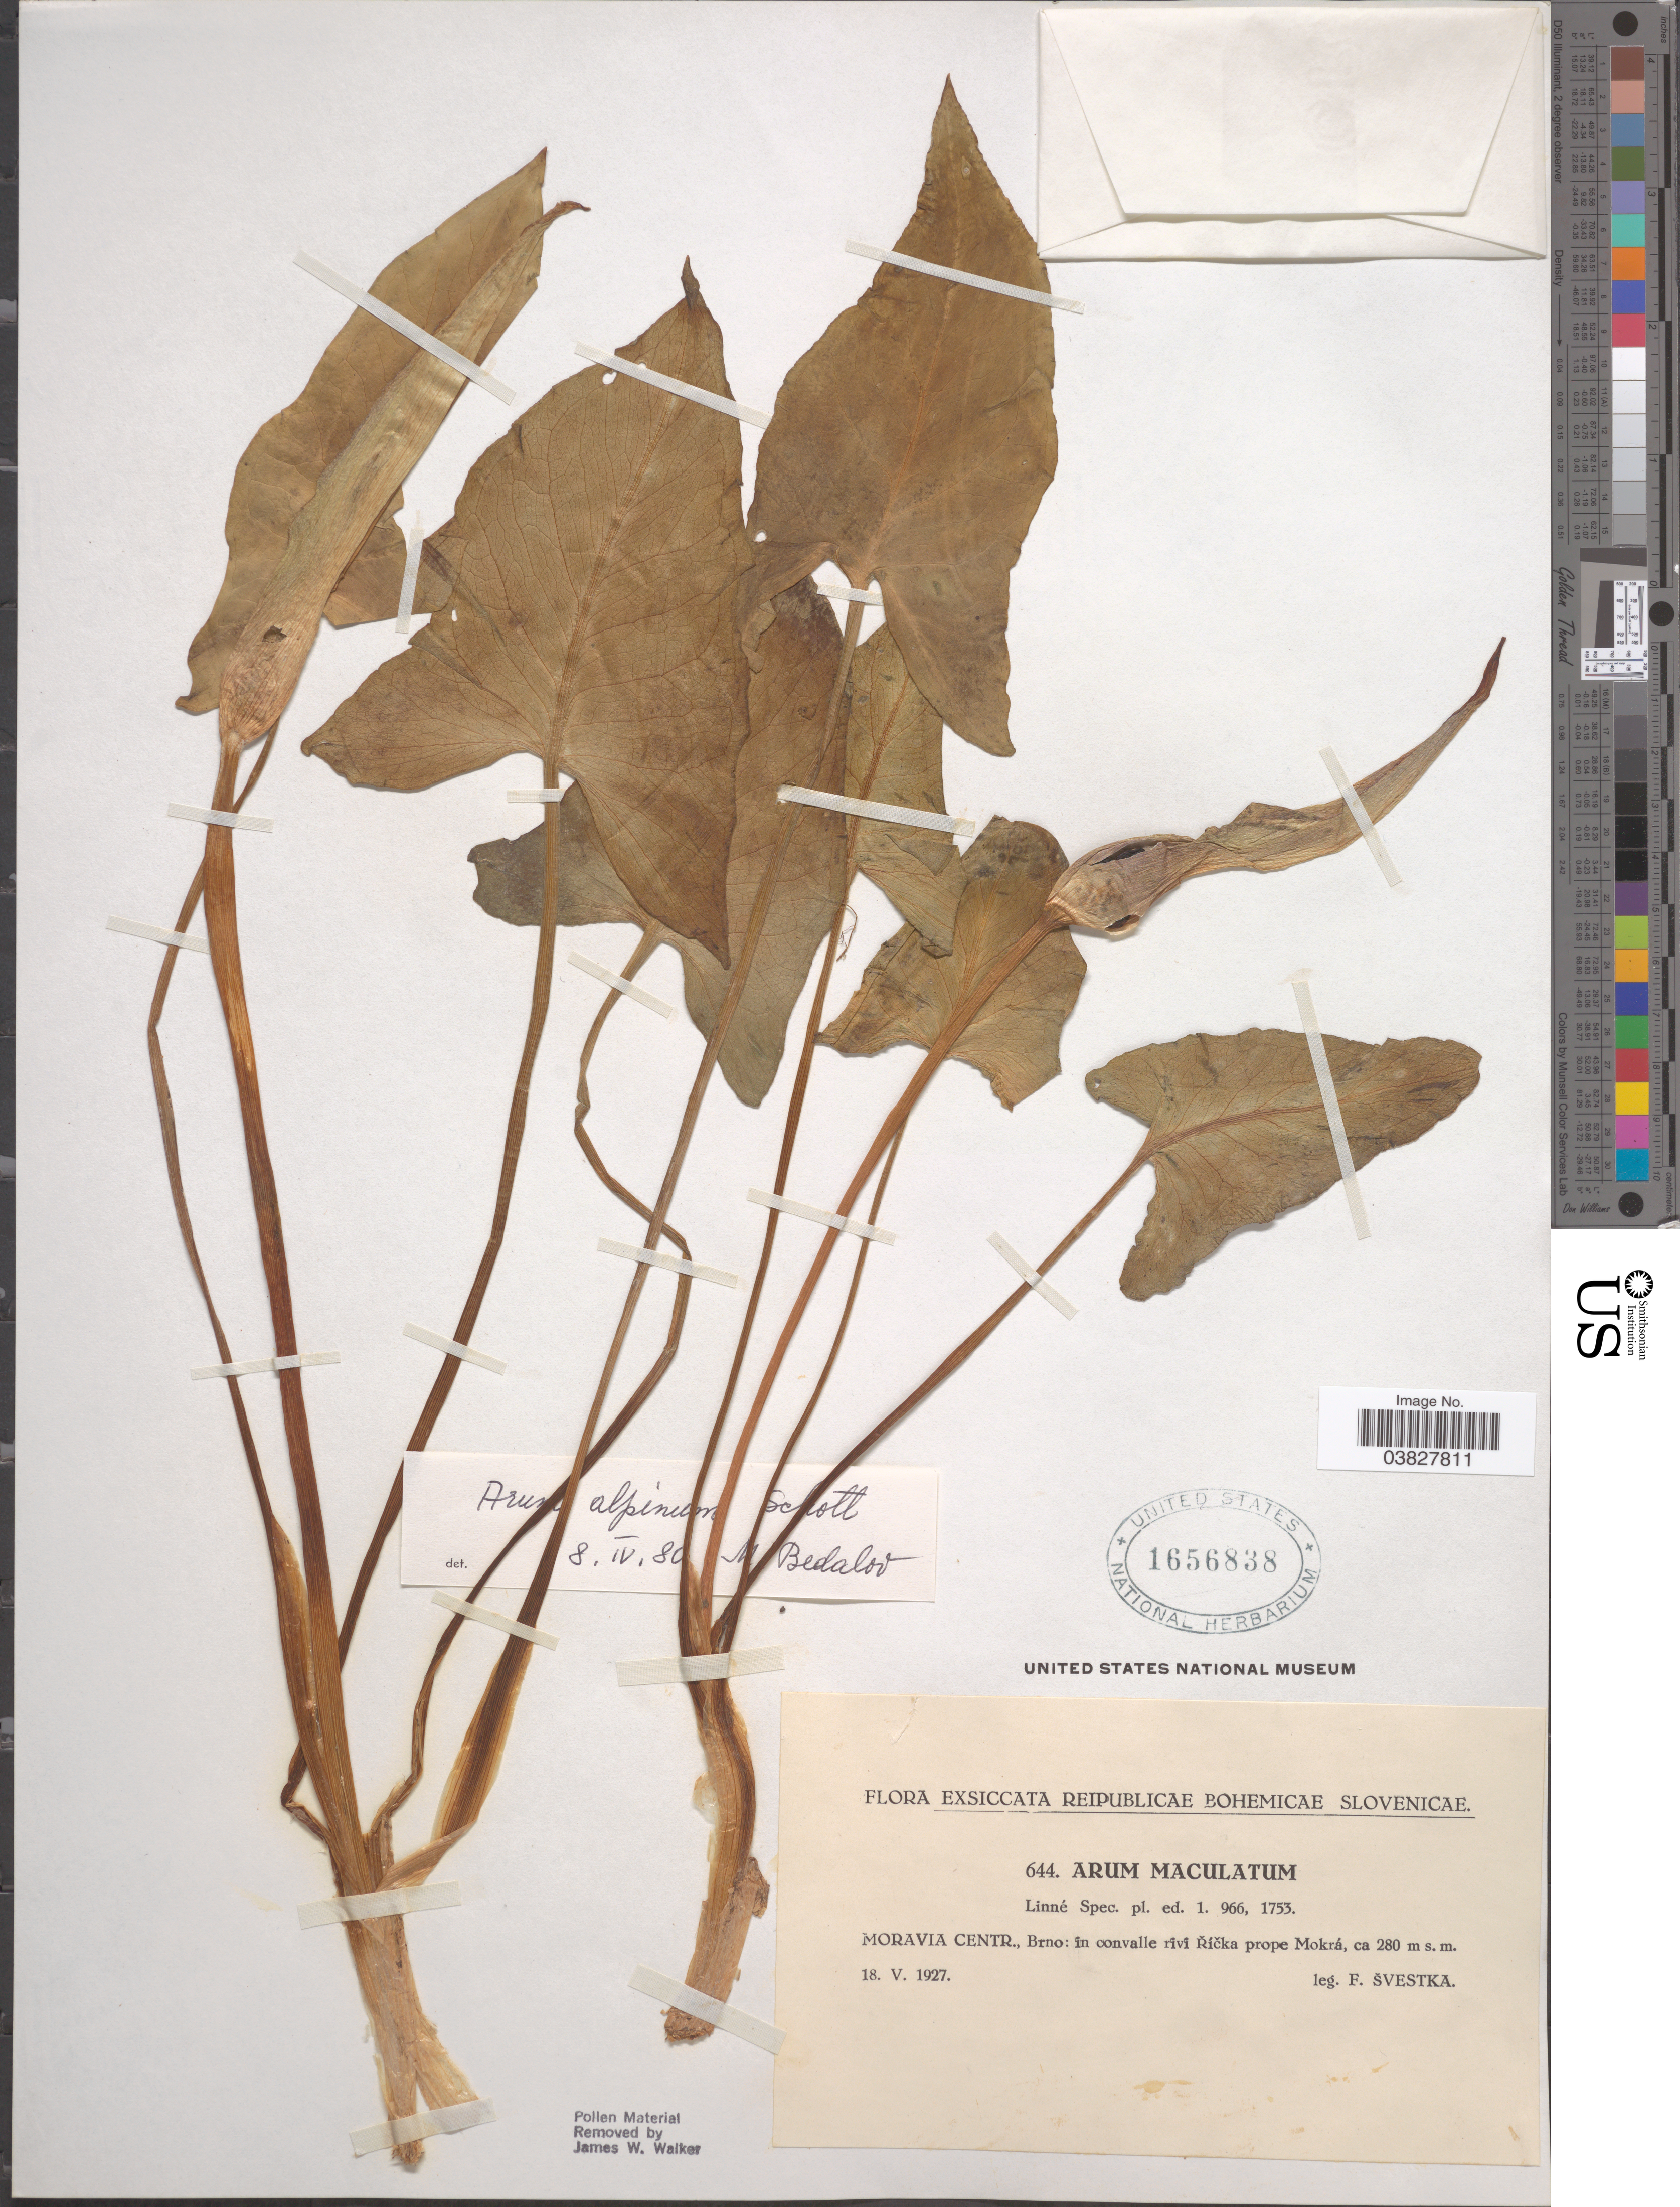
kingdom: Plantae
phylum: Tracheophyta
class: Liliopsida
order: Alismatales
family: Araceae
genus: Arum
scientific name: Arum alpinum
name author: Schott & Kotschy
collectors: F. Svestka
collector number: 644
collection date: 1927-05-18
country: Slovenia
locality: Reipublicae Bohemicae Slovenicae. Moravia Centr., Brno: in convalle rivi Říčka prope Mokrá.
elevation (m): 280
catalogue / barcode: US 1656838